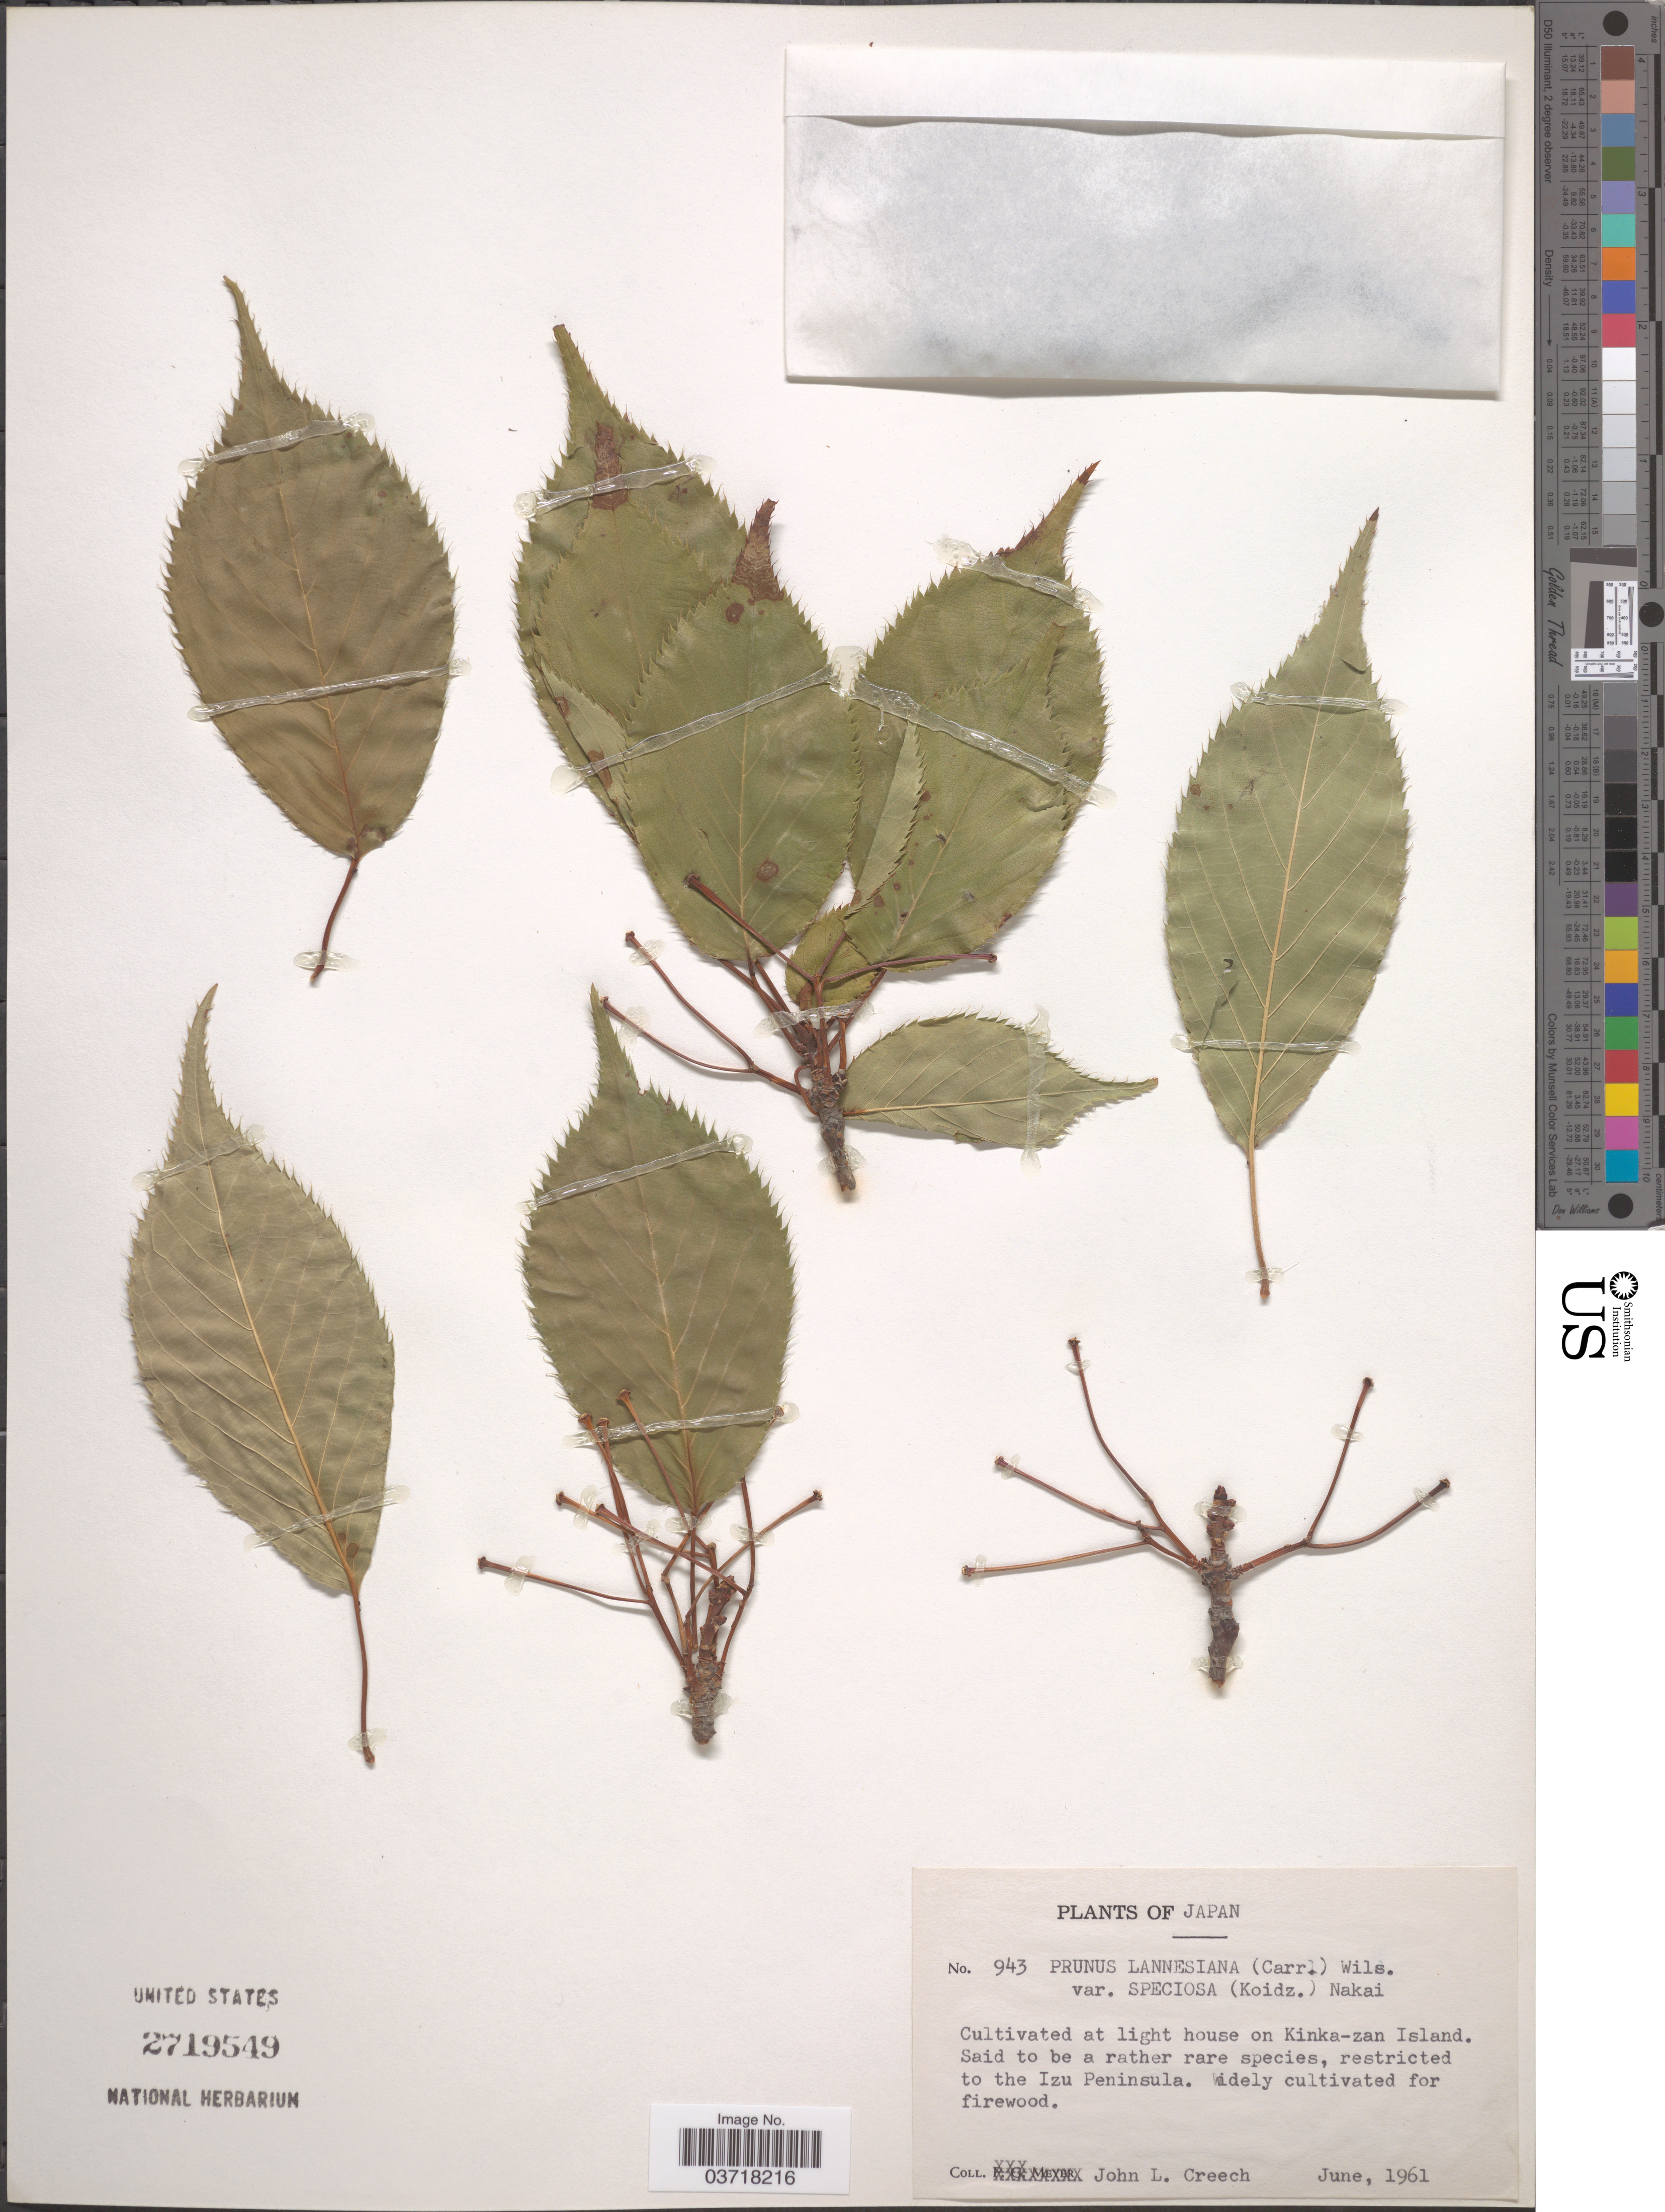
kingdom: Plantae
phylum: Tracheophyta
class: Magnoliopsida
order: Rosales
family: Rosaceae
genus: Prunus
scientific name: Prunus serrulata var. lannesiana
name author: (Carrière) Makino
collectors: J. Creech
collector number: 943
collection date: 1961-06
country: Japan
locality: At light house on Kinka-zan Island. Restricted to the Izu Peninsula.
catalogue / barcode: US 2719549